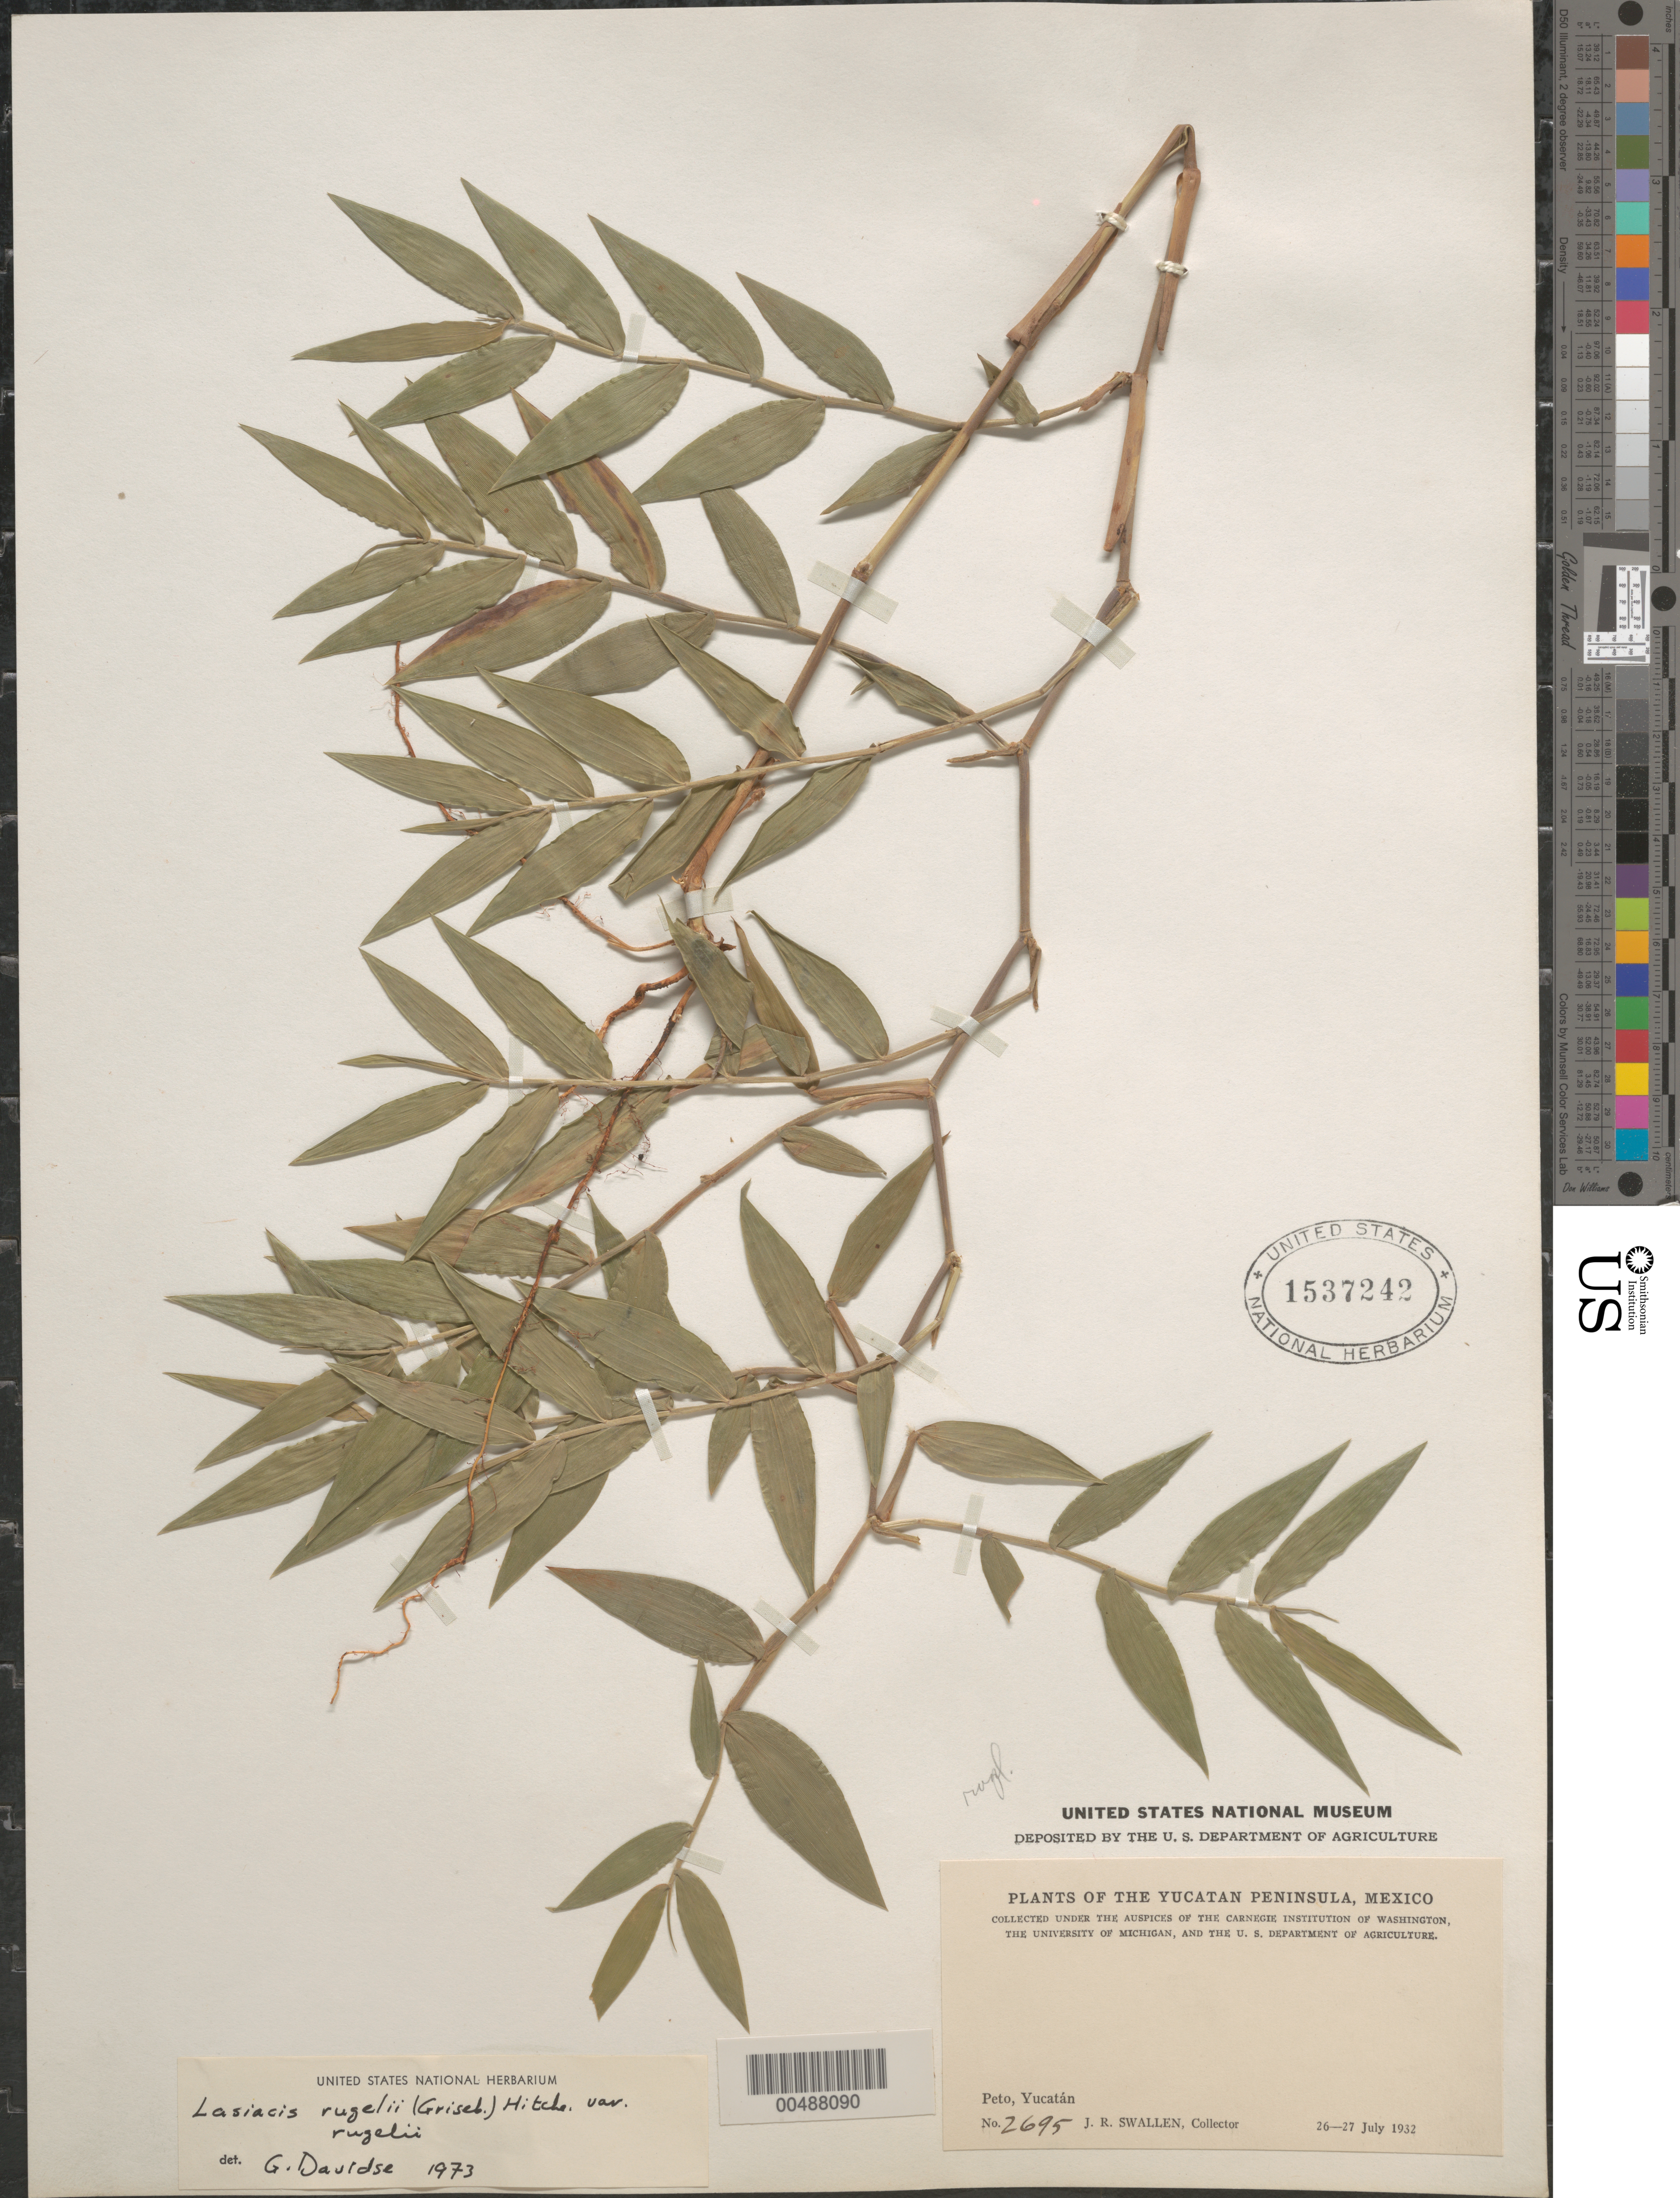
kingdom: Plantae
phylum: Tracheophyta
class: Liliopsida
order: Poales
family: Poaceae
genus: Lasiacis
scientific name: Lasiacis rugelii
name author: (Griseb.) Hitchc.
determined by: Davidse, Gerrit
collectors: J. R. Swallen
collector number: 2695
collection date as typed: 26 Jul 1932 to 27 Jul 1932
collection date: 1932-07-26/1932-07-27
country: Mexico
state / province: Yucatan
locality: Yucatan Peninsula, Peto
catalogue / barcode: US 1537242